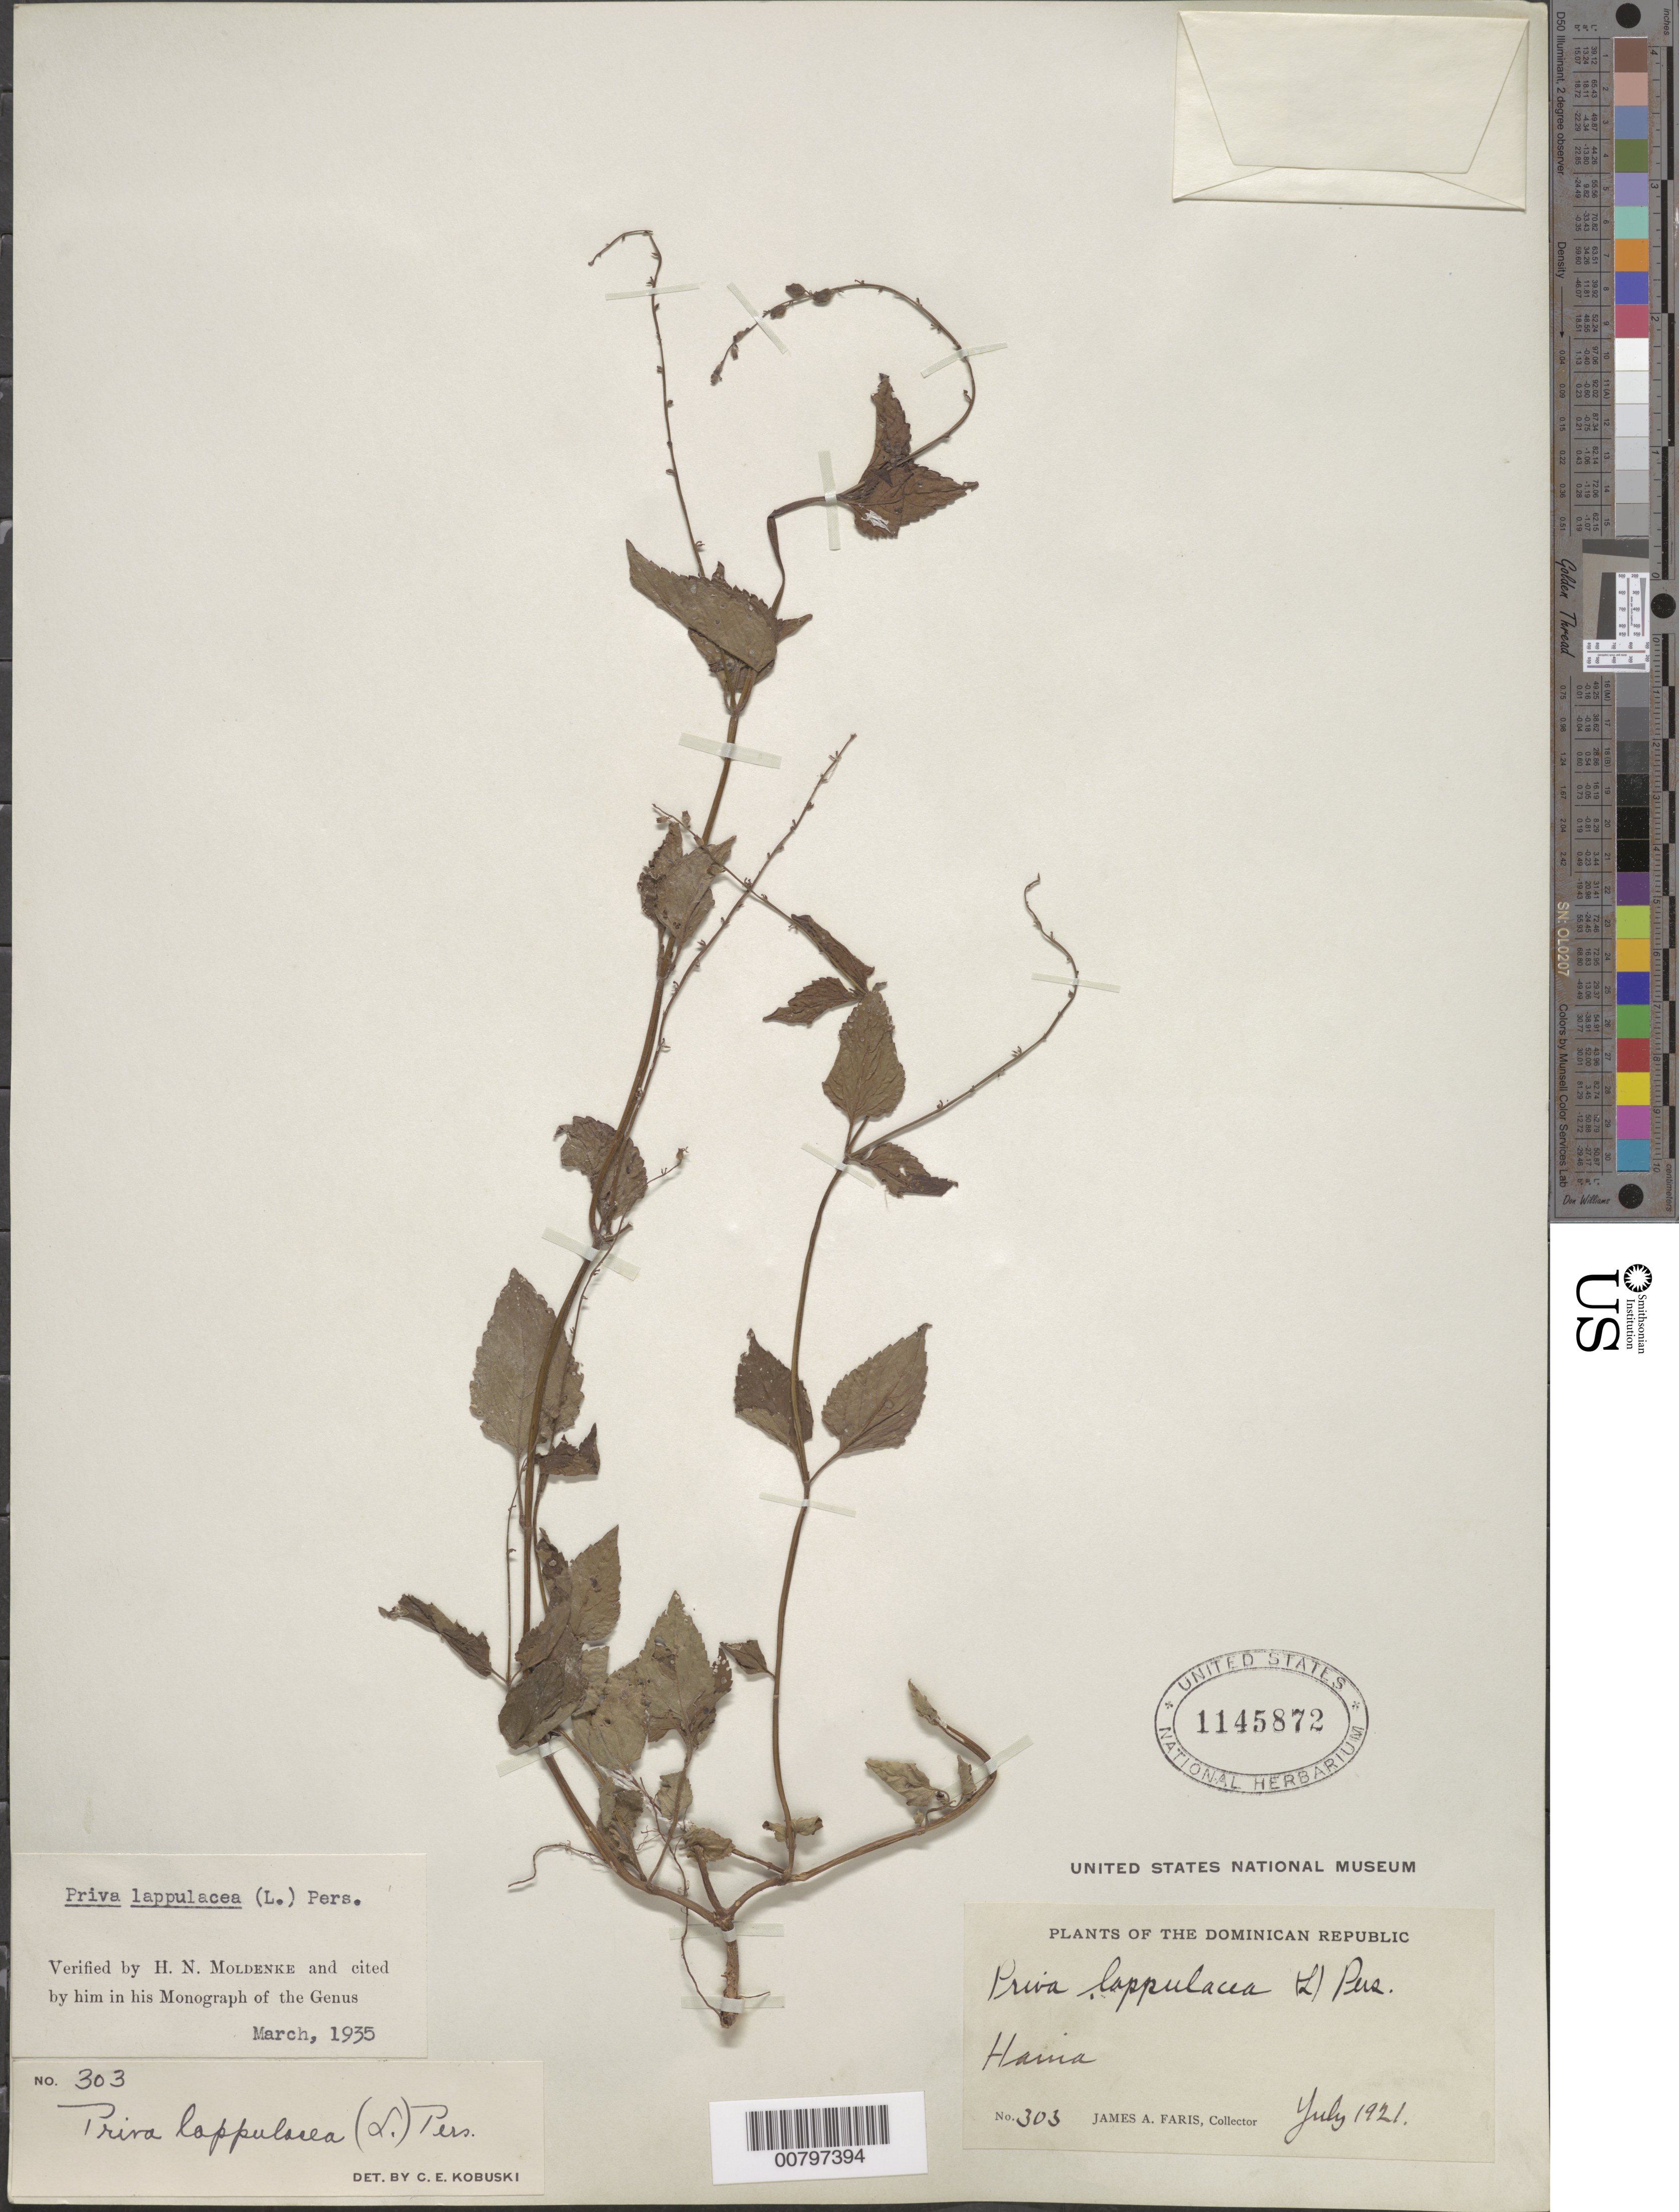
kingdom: Plantae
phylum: Tracheophyta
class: Magnoliopsida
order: Lamiales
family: Verbenaceae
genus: Priva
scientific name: Priva lappulacea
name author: (L.) Pers.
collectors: J. Faris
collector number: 303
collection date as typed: Jul 1921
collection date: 1921-07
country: Dominican Republic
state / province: San Cristóbal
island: Hispaniola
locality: Haina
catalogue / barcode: US 1145872